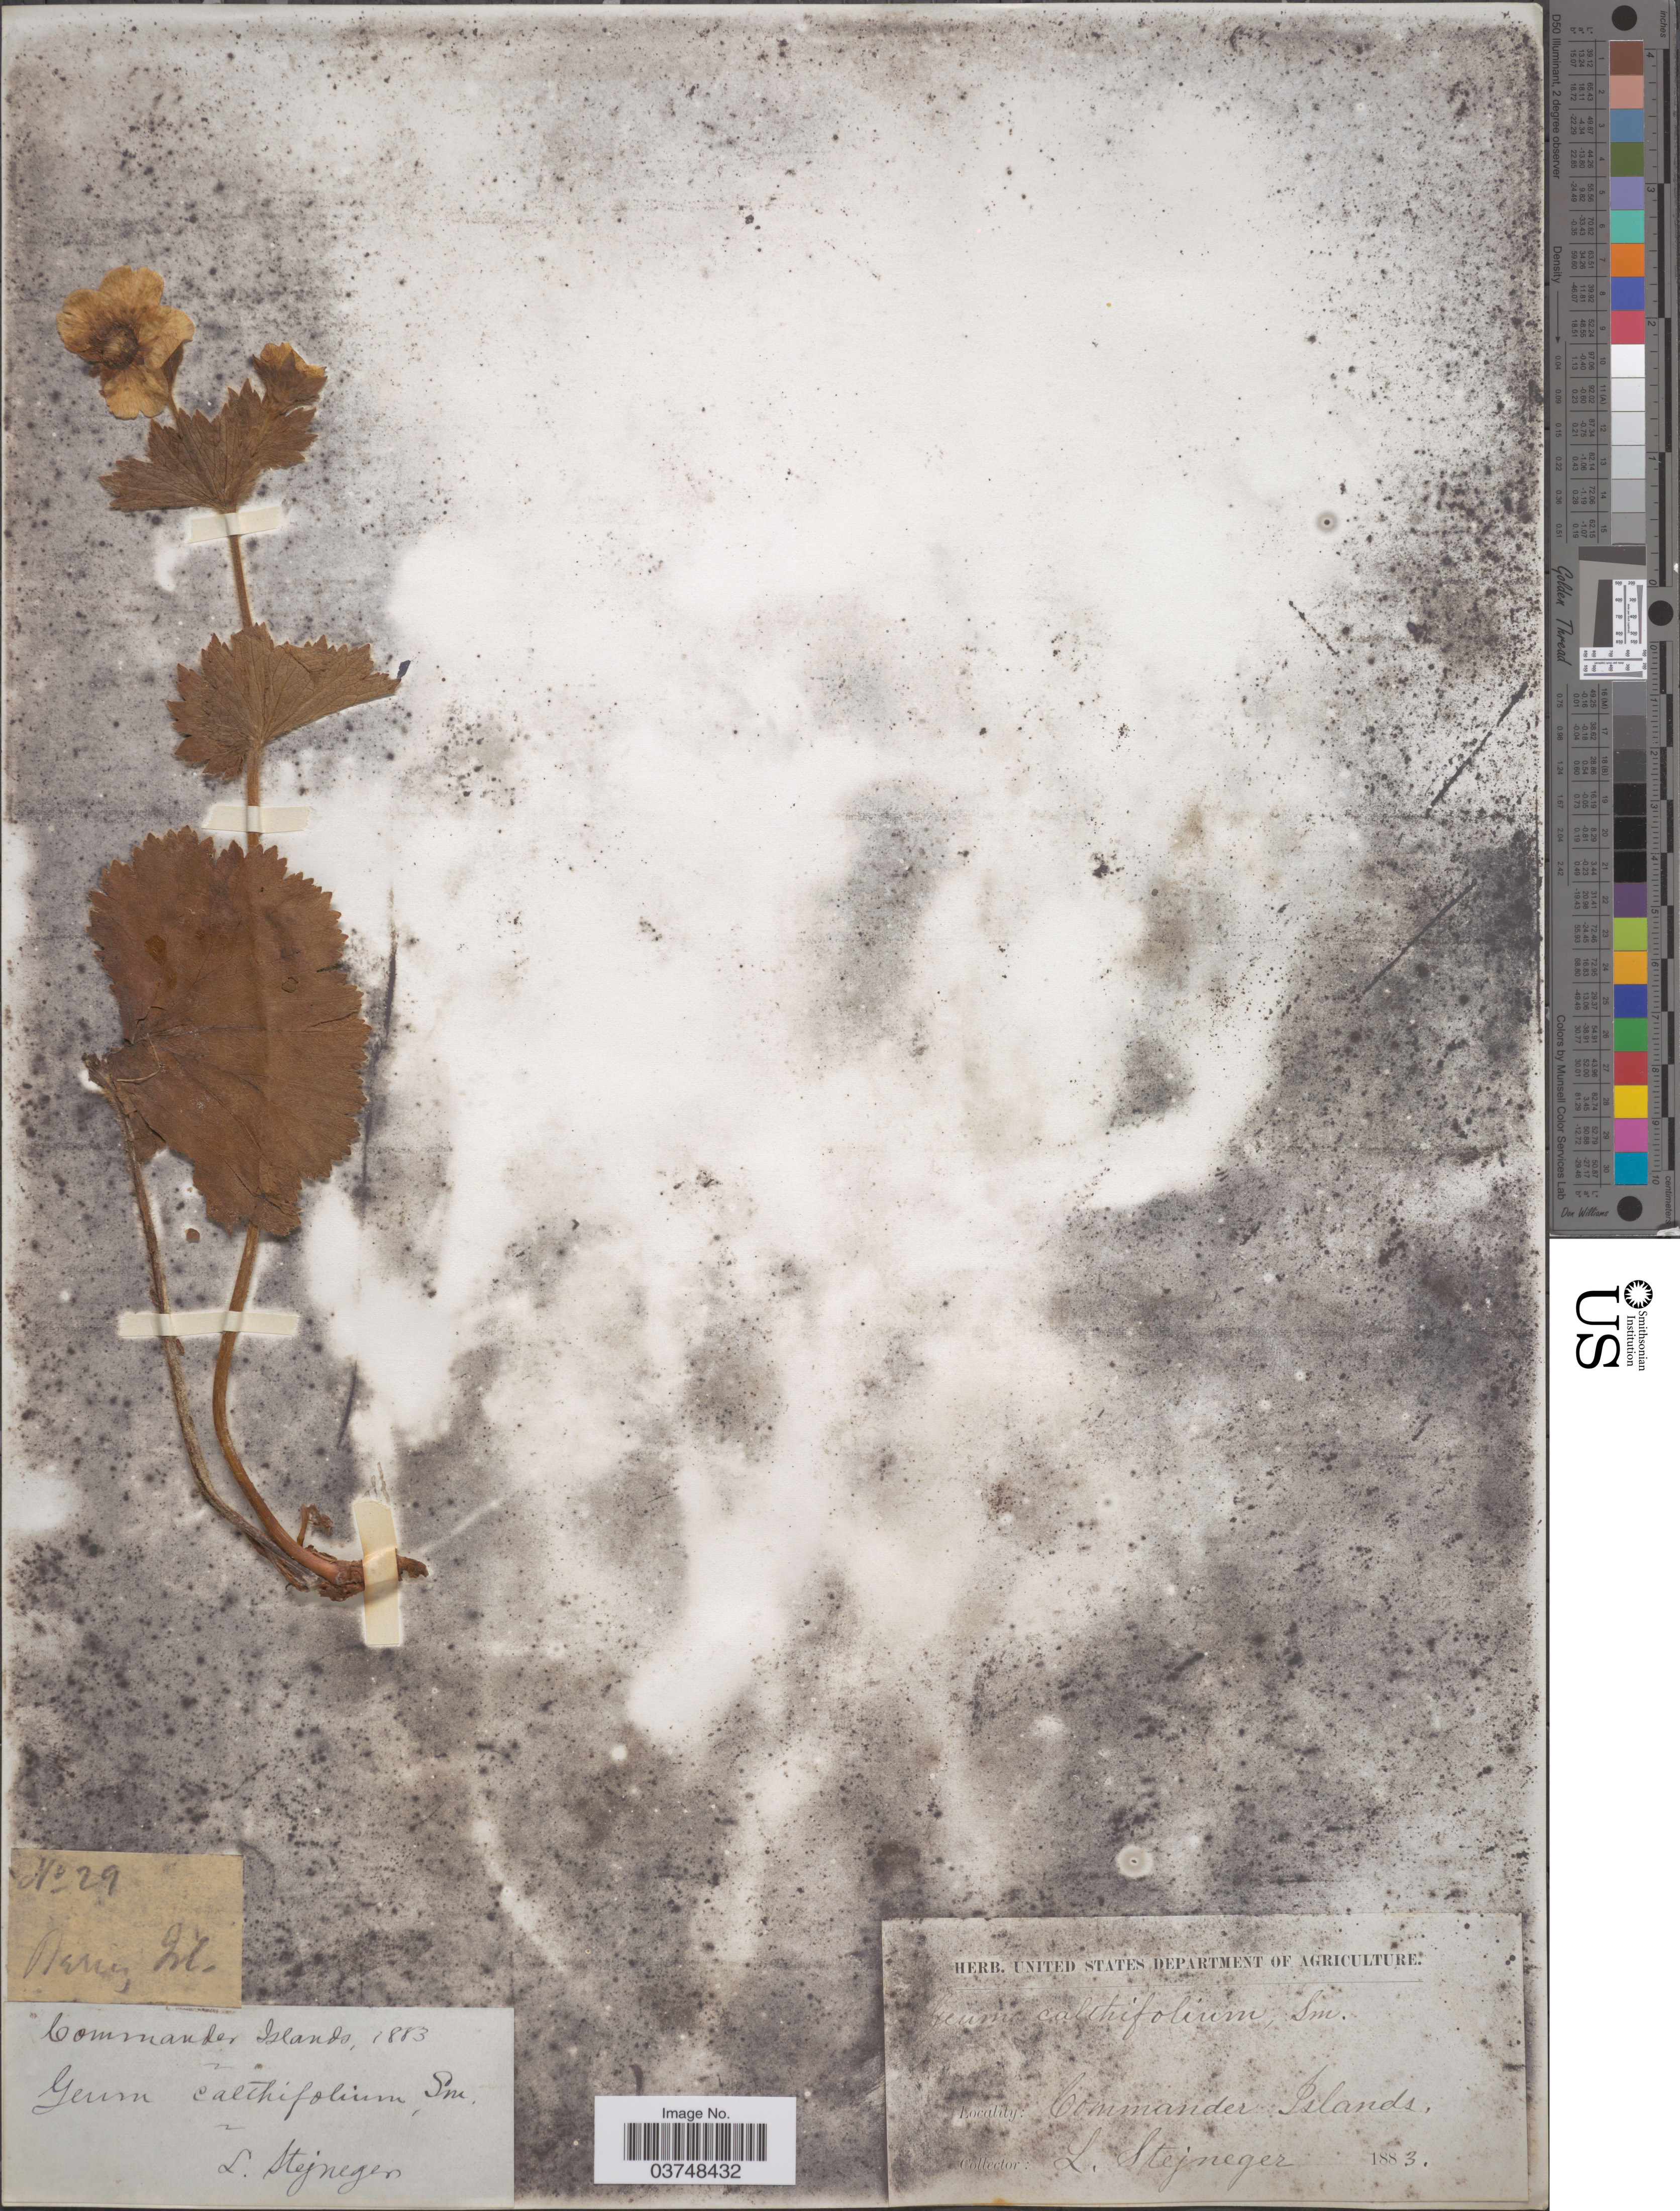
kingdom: Plantae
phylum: Tracheophyta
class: Magnoliopsida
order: Rosales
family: Rosaceae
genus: Geum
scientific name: Geum calthifolium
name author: Menzies ex Sm.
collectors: L. Stejneger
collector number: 29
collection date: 1883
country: Russian Federation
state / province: Kamchatka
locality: Commander Islands. Bering Isl.